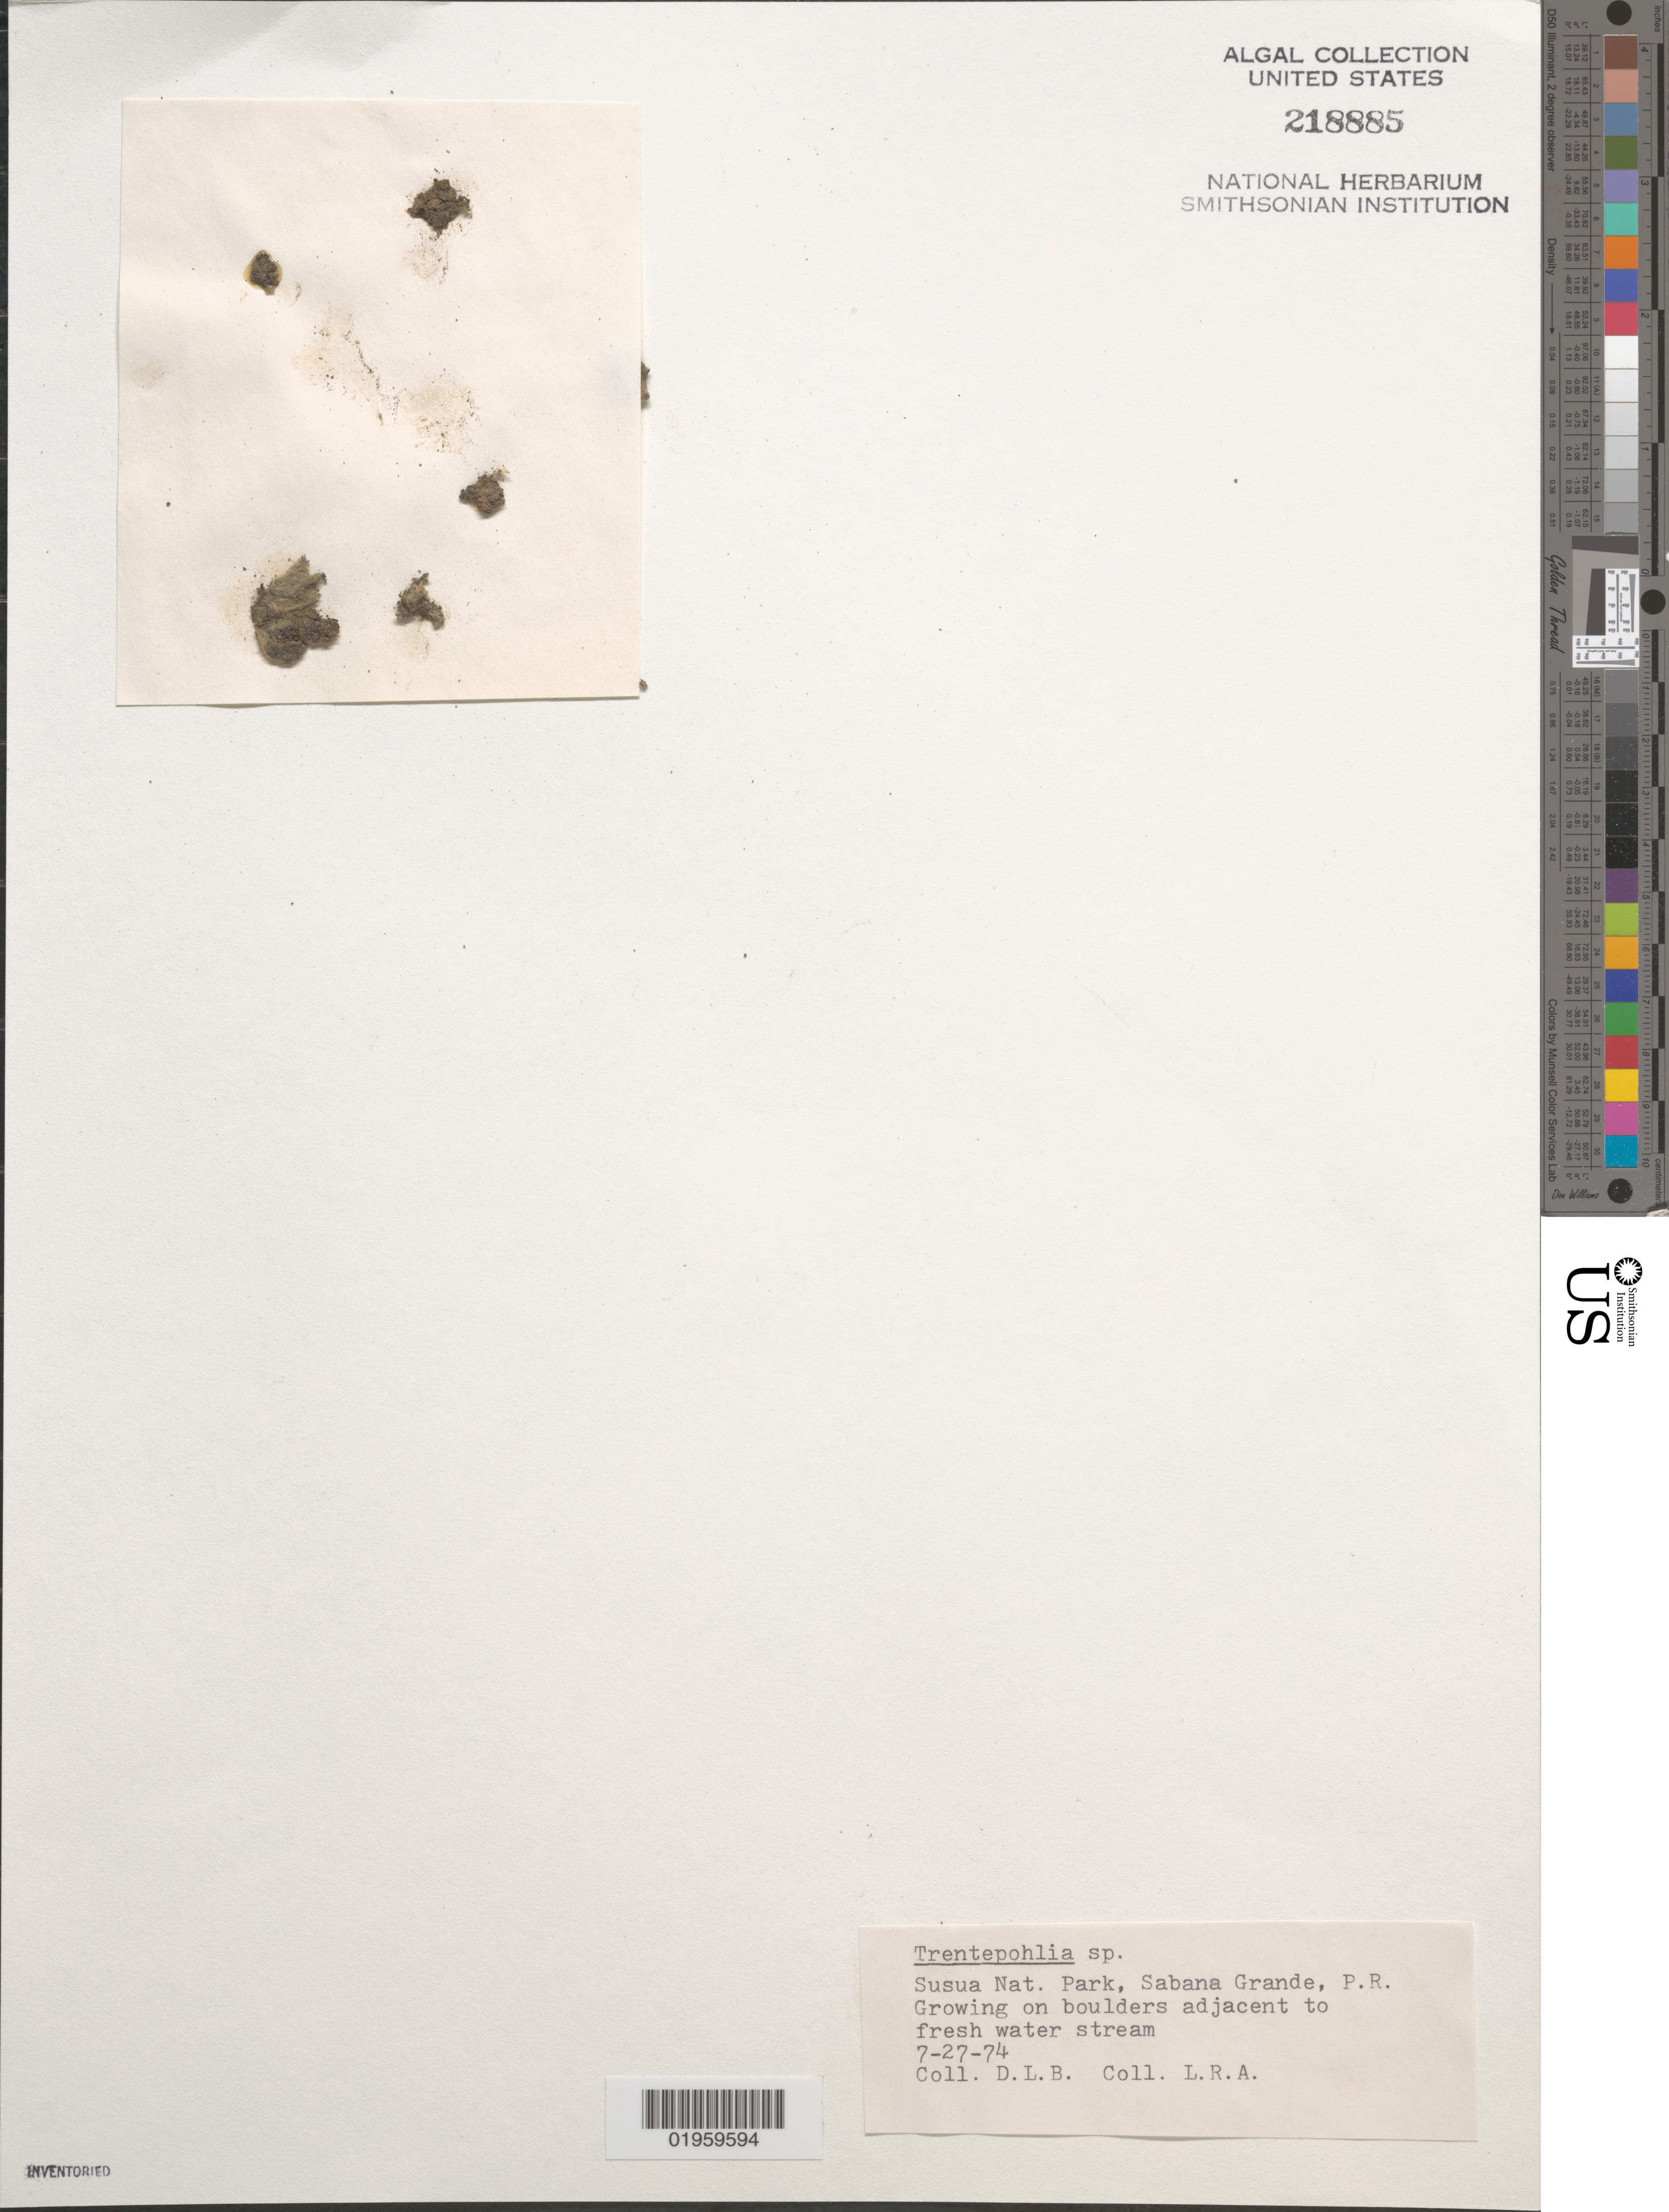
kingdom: Plantae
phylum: Chlorophyta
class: Ulvophyceae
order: Trentepohliales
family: Trentepohliaceae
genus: Trentepohlia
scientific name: Trentepohlia sp.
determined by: Ballantine, D. L.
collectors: D.L. Ballantine & L. Almodovar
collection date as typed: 27 Jul 1974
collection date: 1974-07-27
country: Puerto Rico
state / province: Sabana Grande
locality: Susus National Park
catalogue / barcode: US 218885